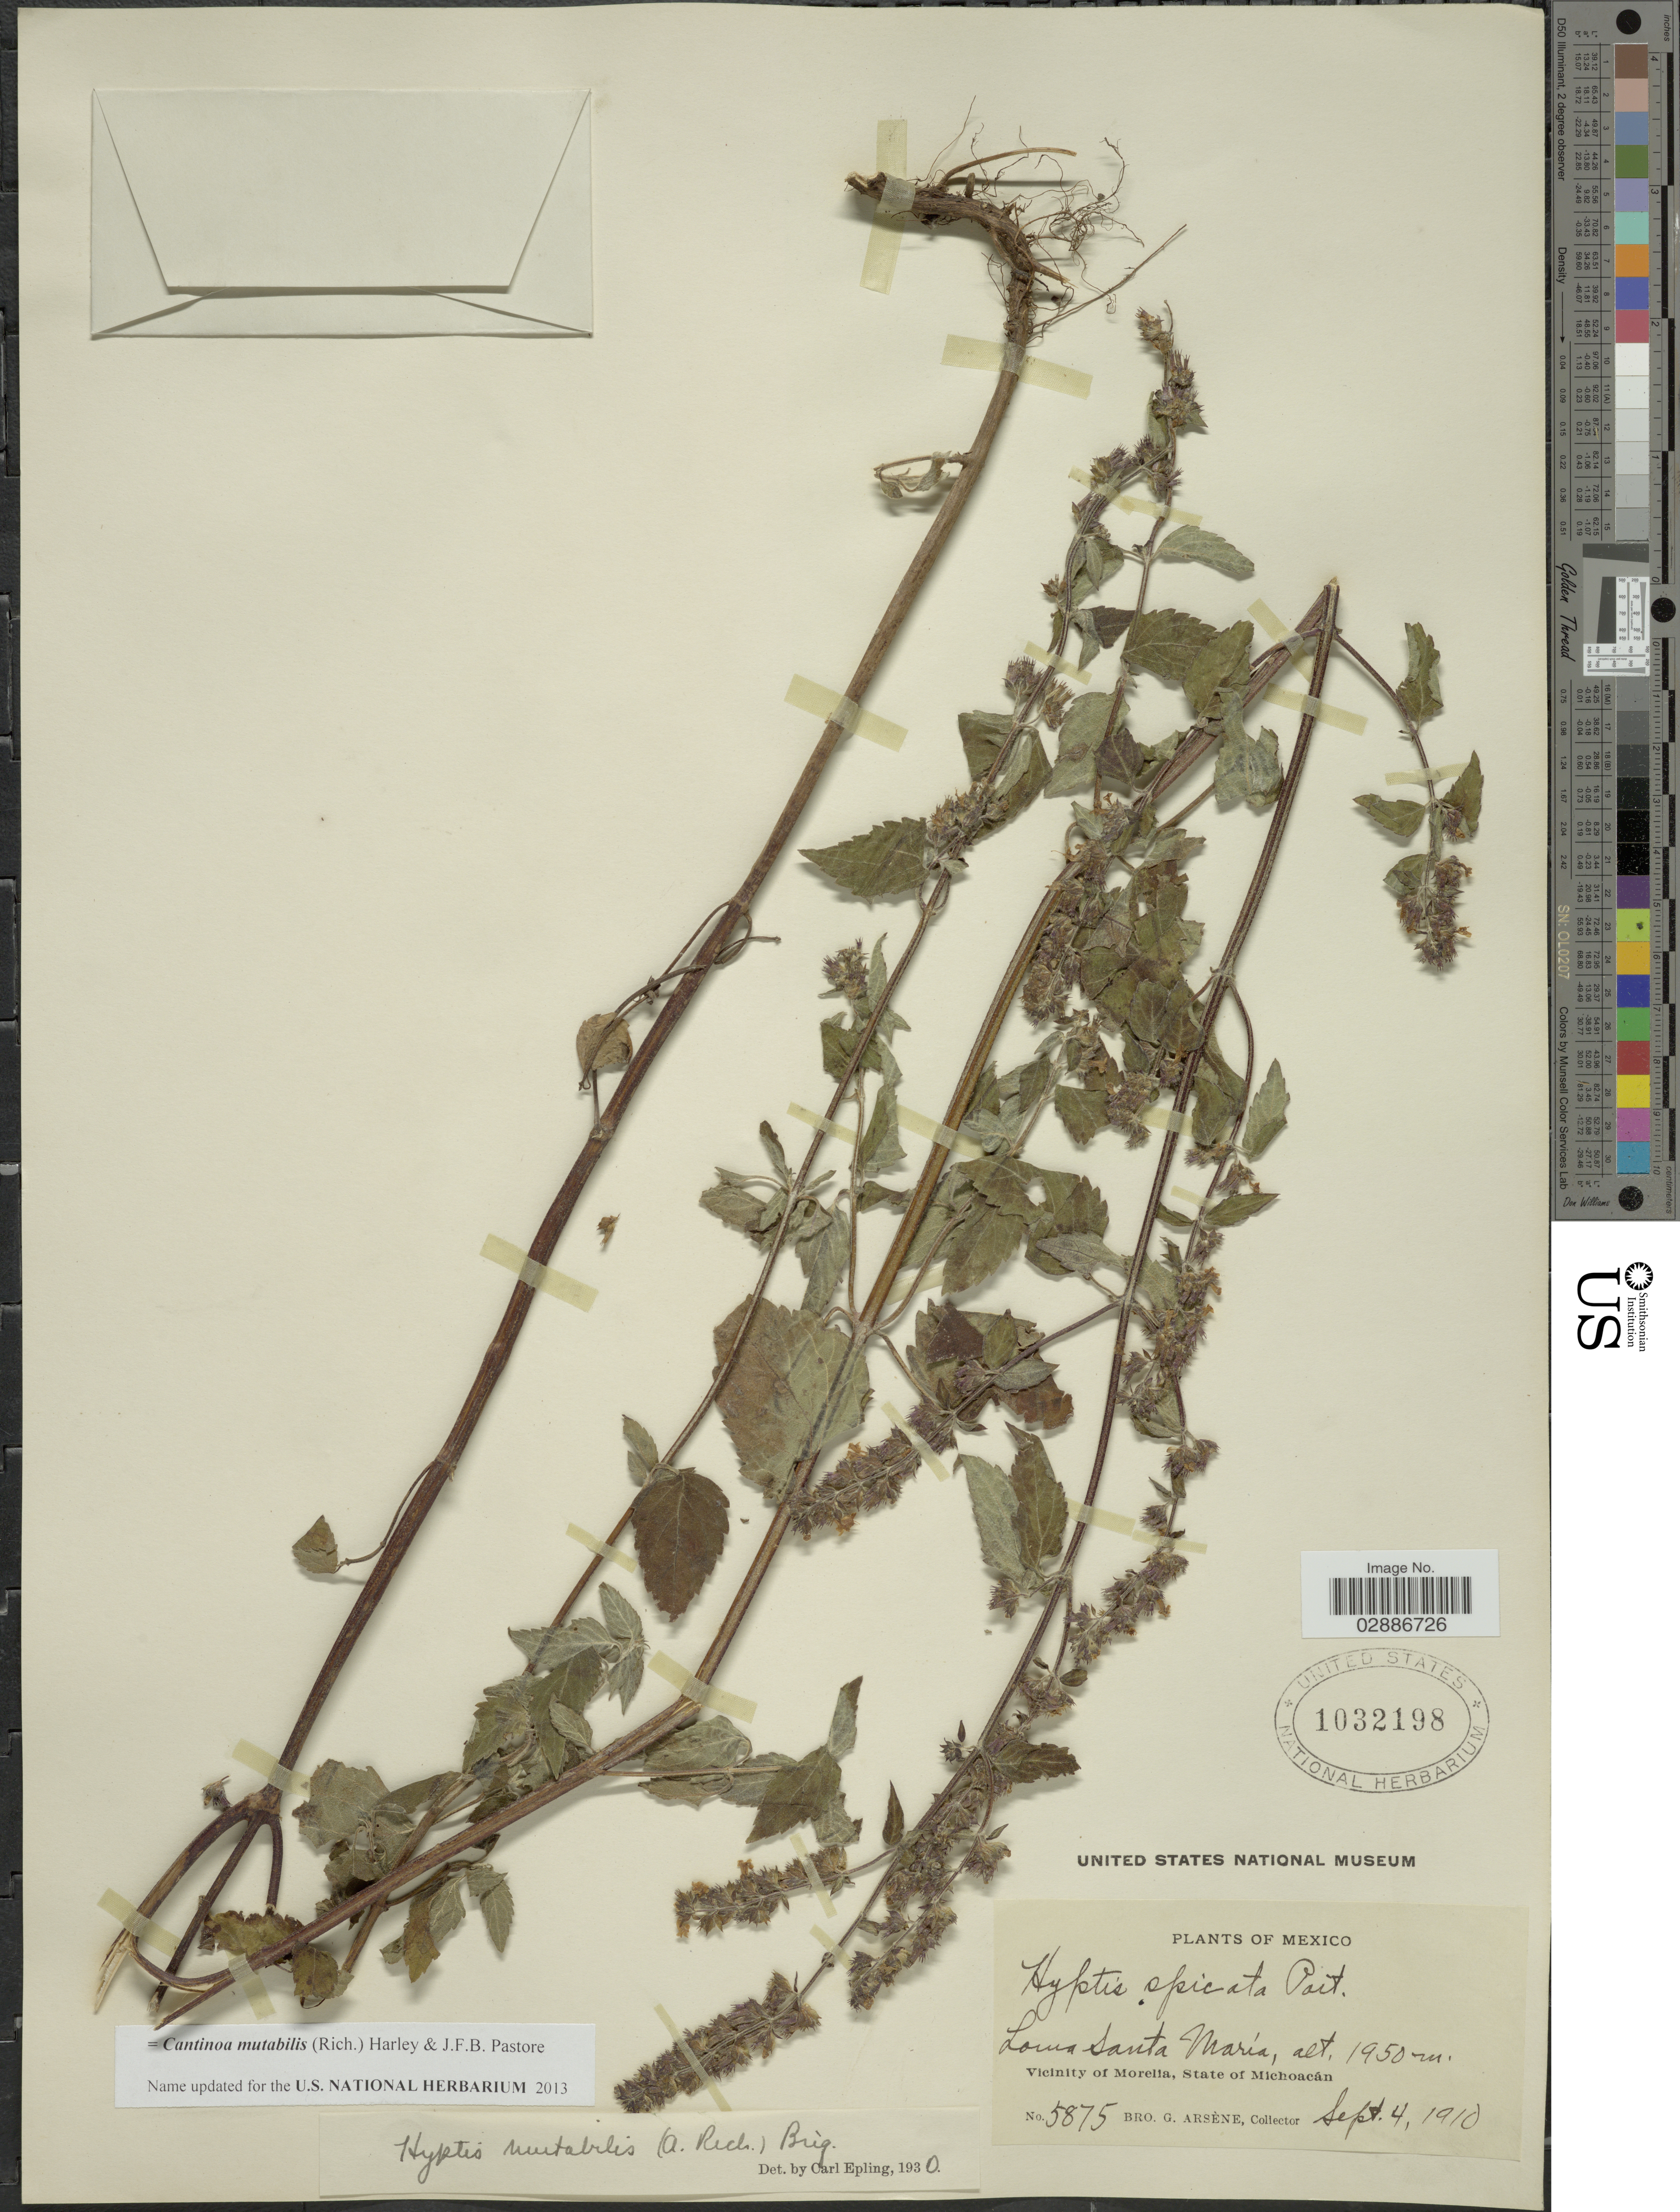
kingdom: Plantae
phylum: Tracheophyta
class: Magnoliopsida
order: Lamiales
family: Lamiaceae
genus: Cantinoa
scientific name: Cantinoa mutabilis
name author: (Epling) Harley & J.F.B. Pastore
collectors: Bro. G. Arsène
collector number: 5875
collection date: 1910-09-04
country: Mexico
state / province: Michoacán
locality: Loma Santa María. Vicinity of Morelia.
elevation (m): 1950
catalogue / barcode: US 1032198